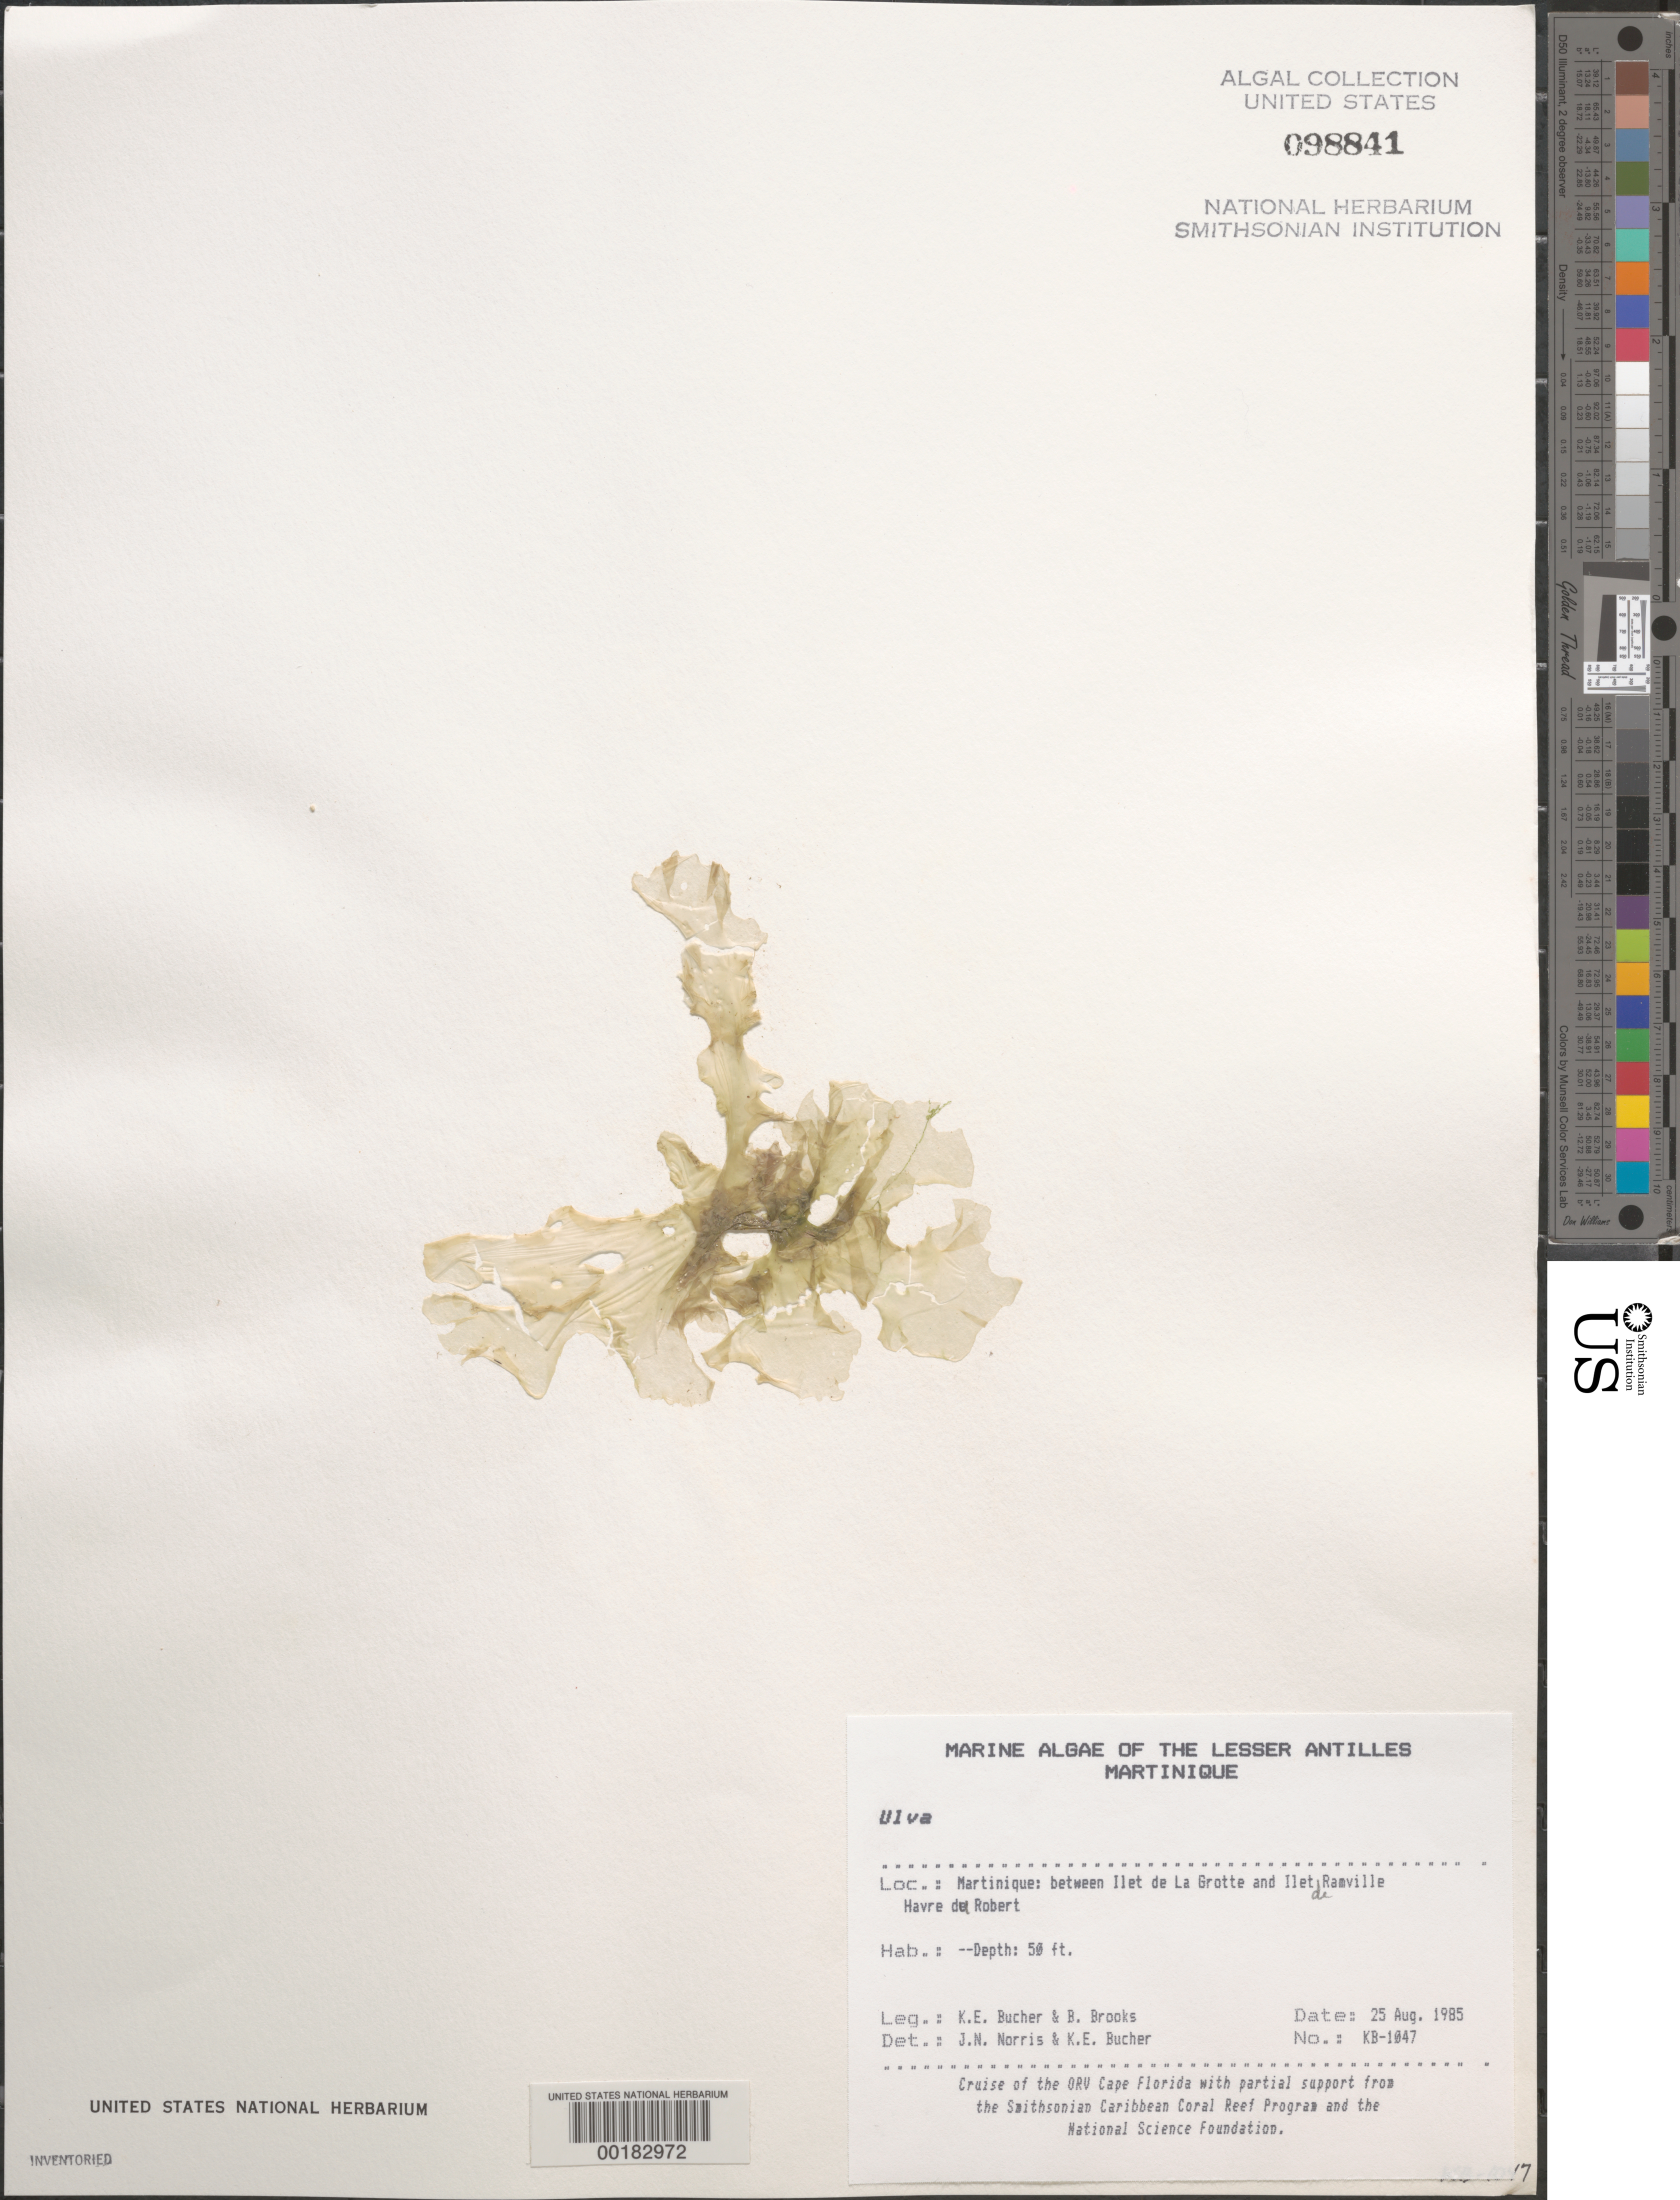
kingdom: Plantae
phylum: Chlorophyta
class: Ulvophyceae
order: Ulvales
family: Ulvaceae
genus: Ulva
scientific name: Ulva sp.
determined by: Norris, J. N.; Bucher, K. E.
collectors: K. E. Bucher & B. Brooks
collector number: Kb-1047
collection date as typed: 25 Aug 1985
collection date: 1985-08-25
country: Martinique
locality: Between Ilet de la Grotte and Ilet de Ramville, Havre du Robert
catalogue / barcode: US 98841